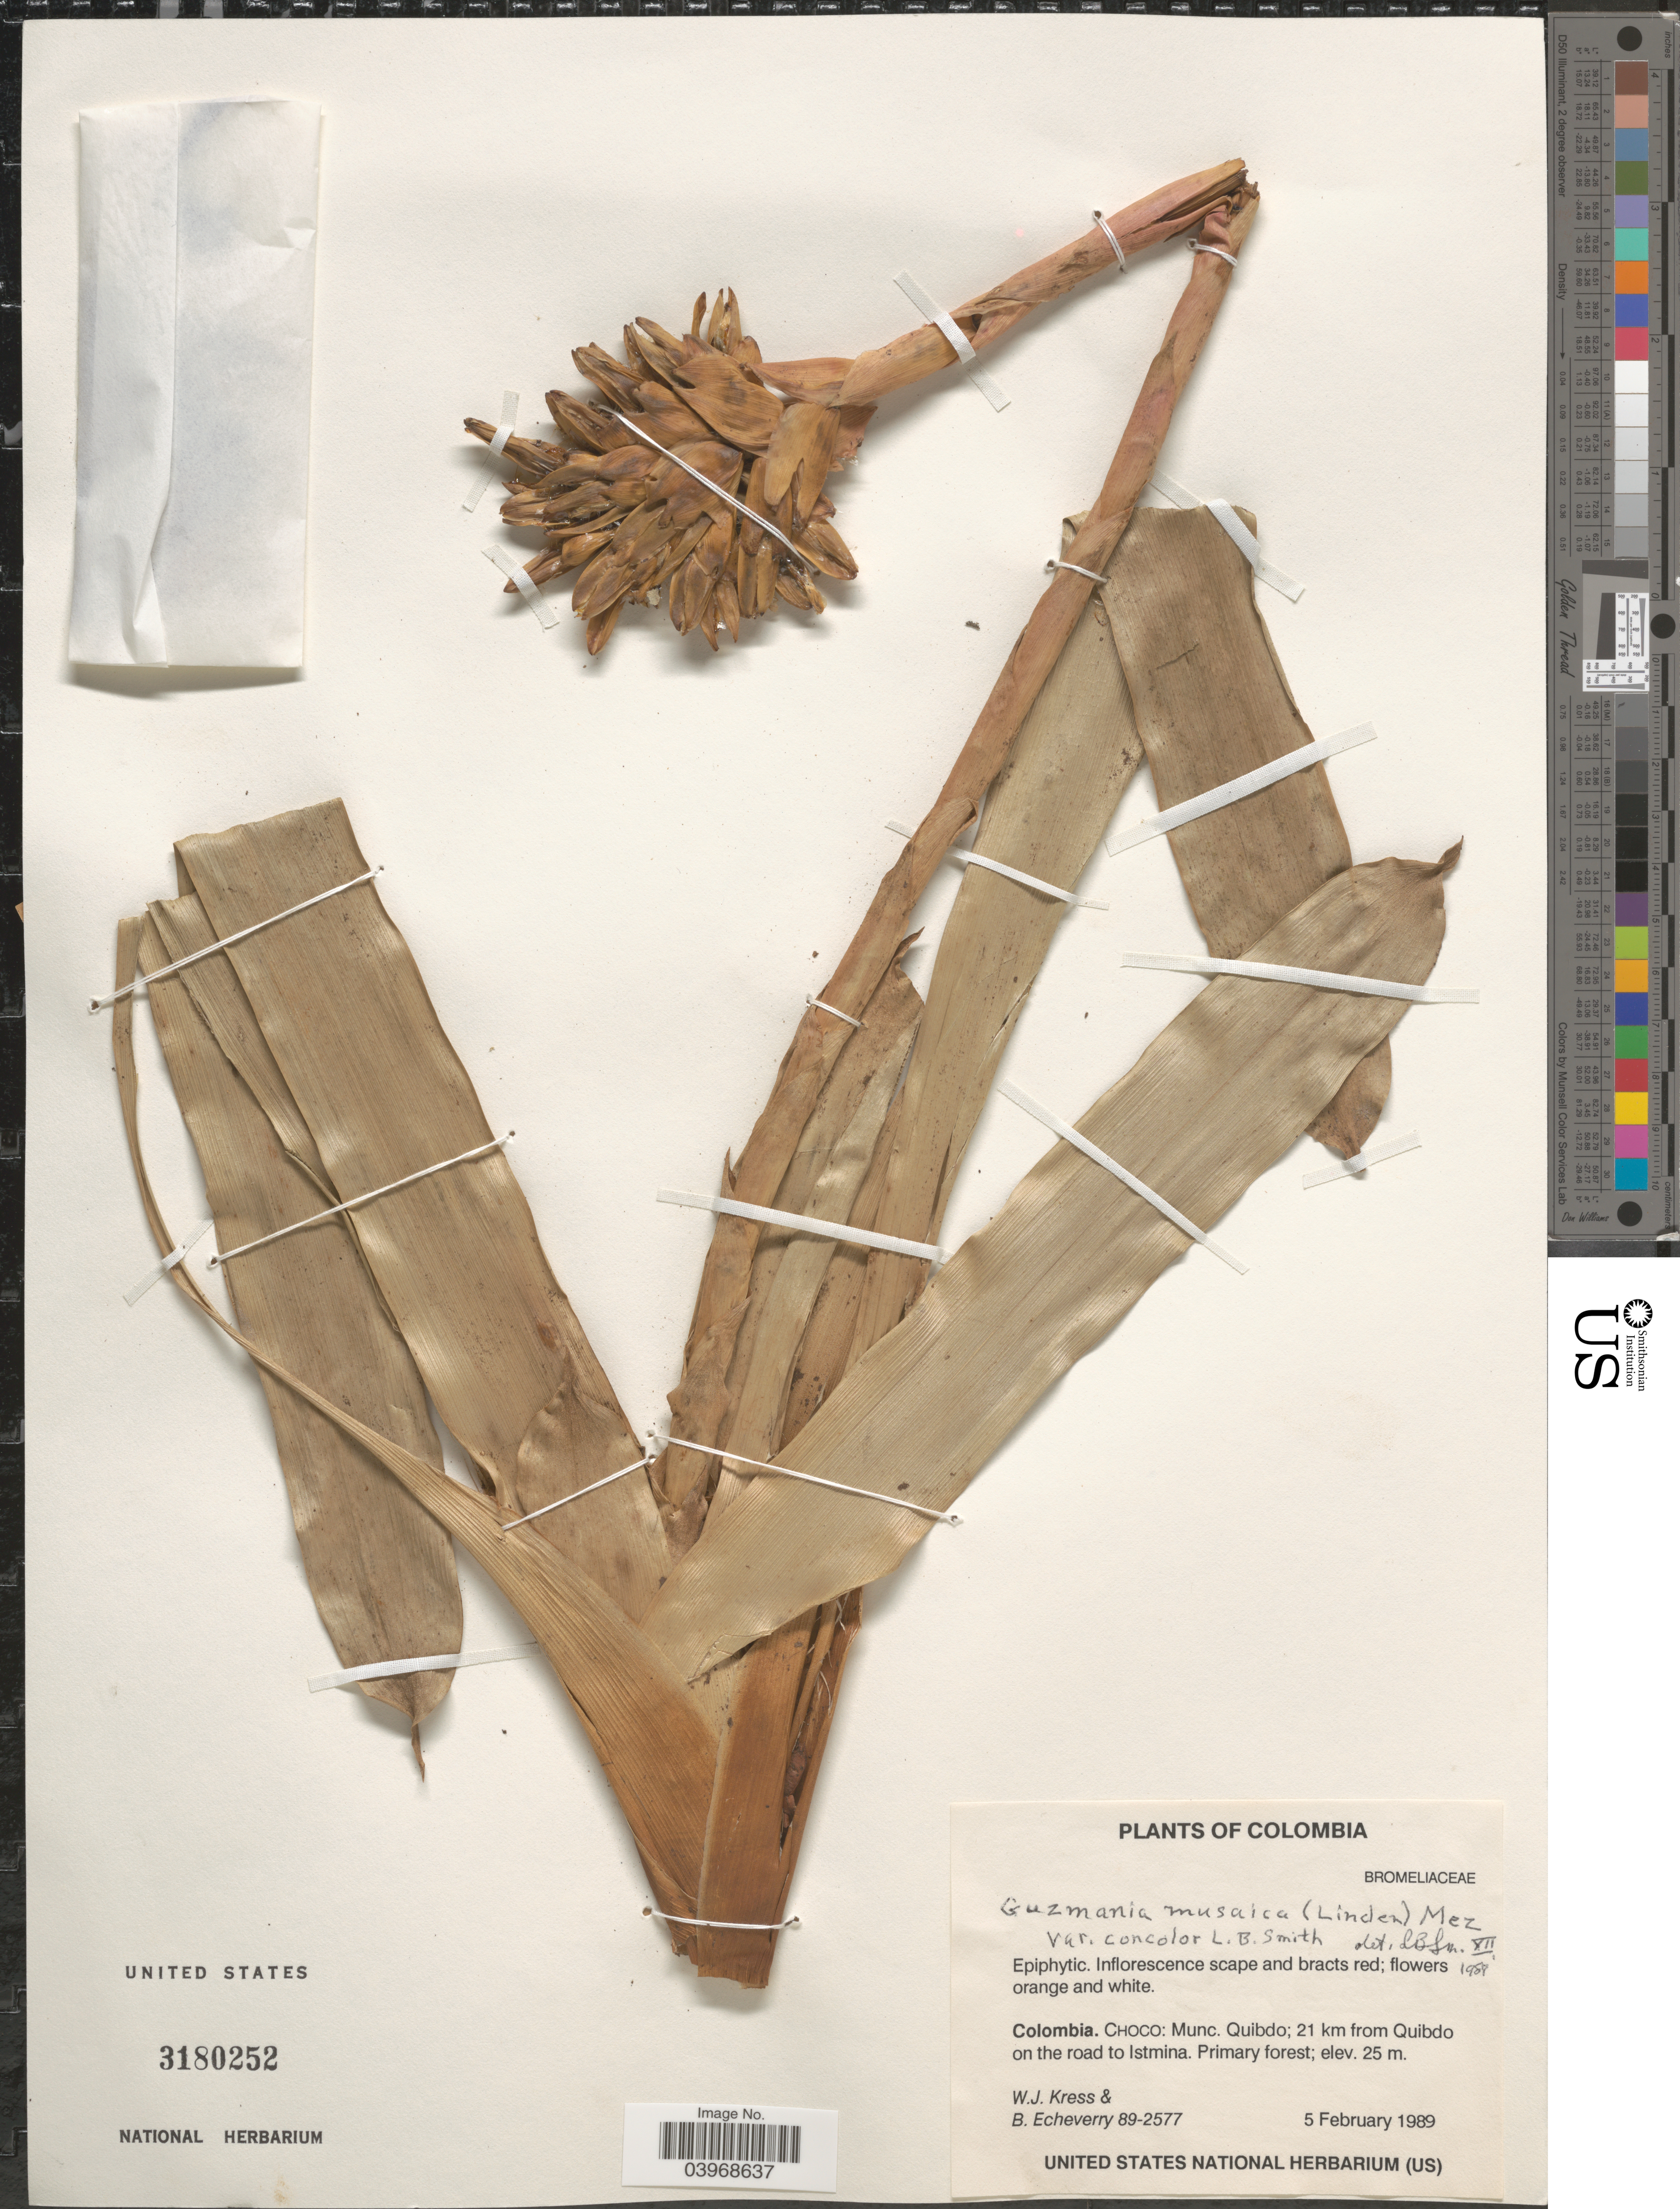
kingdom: Plantae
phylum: Tracheophyta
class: Liliopsida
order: Poales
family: Bromeliaceae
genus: Guzmania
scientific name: Guzmania musaica var. concolor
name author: L.B. Sm.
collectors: W. J. Kress & B. Echeverry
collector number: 89-2577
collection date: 1989-02-05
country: Colombia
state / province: Chocó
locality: Munc. Quibdo; 21 km from Quibdo on the road to Istmina.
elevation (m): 25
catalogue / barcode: US 3180252